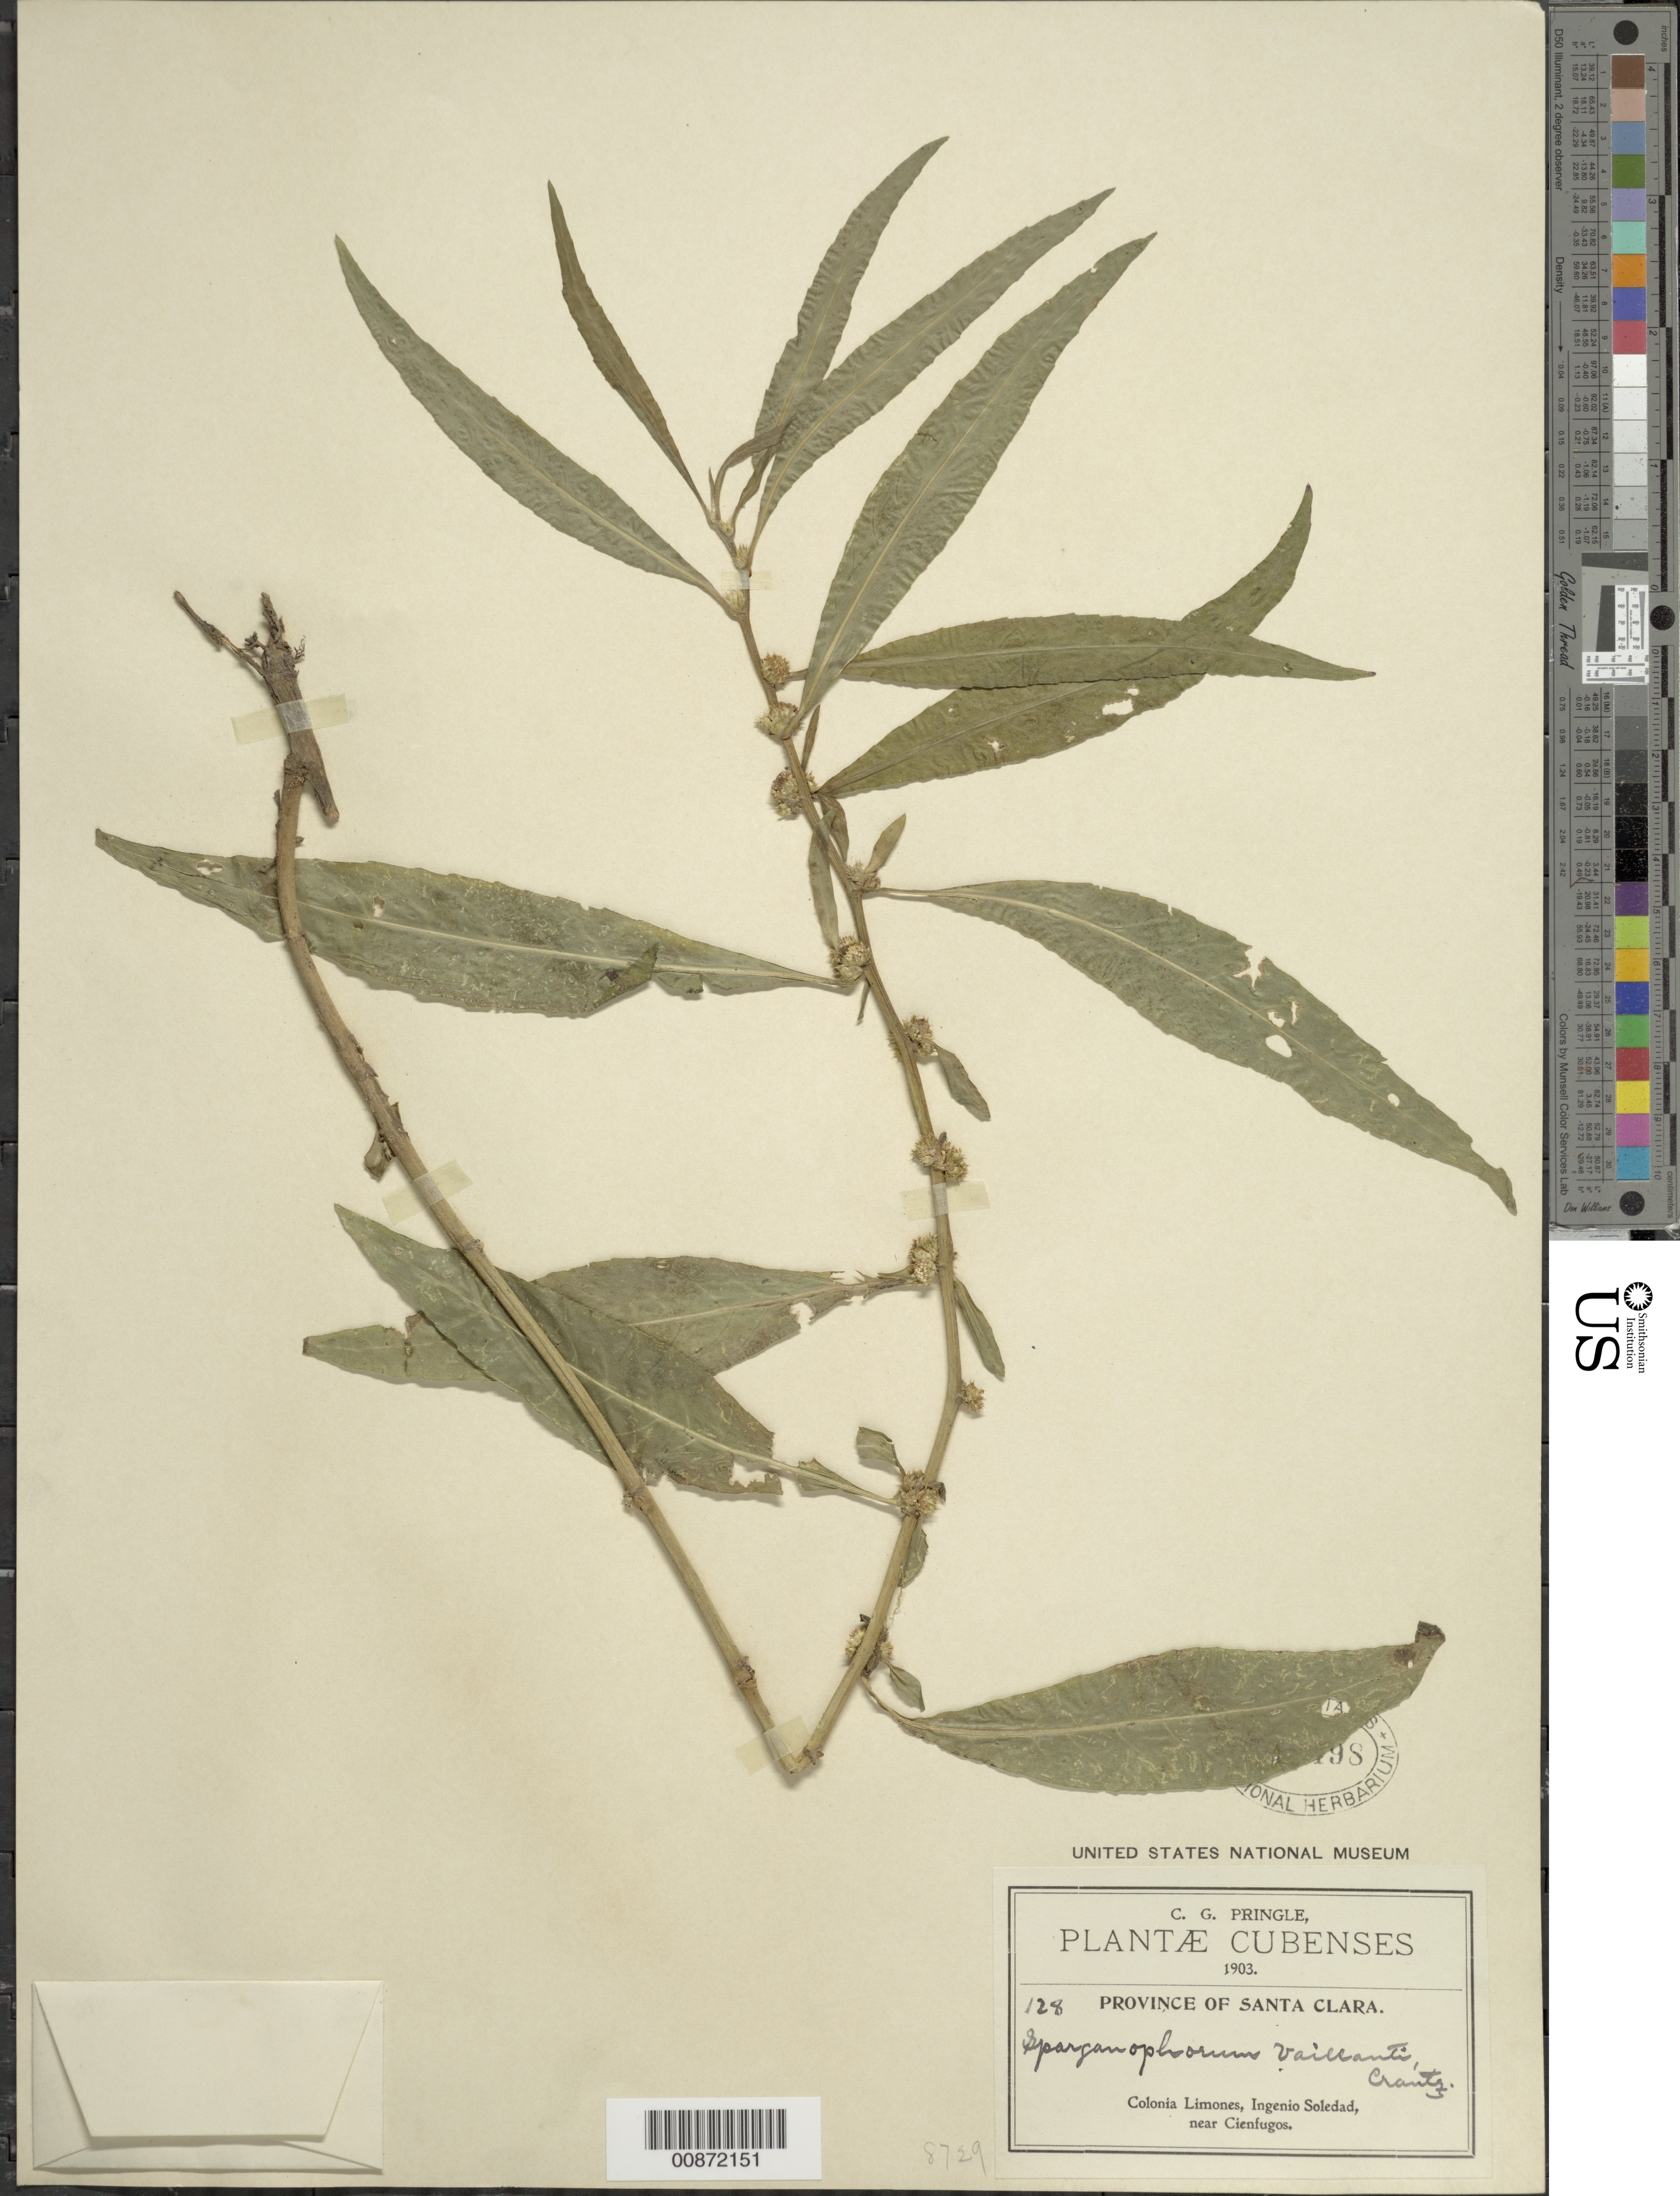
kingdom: Plantae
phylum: Tracheophyta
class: Magnoliopsida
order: Asterales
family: Asteraceae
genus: Struchium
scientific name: Struchium sparganophorum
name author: (L.) Kuntze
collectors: C. G. Pringle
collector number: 128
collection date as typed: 1903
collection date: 1903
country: Cuba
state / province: Las Villas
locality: Colonia Limones, Ingenio Soledad, near Cienfugos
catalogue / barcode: US 428498